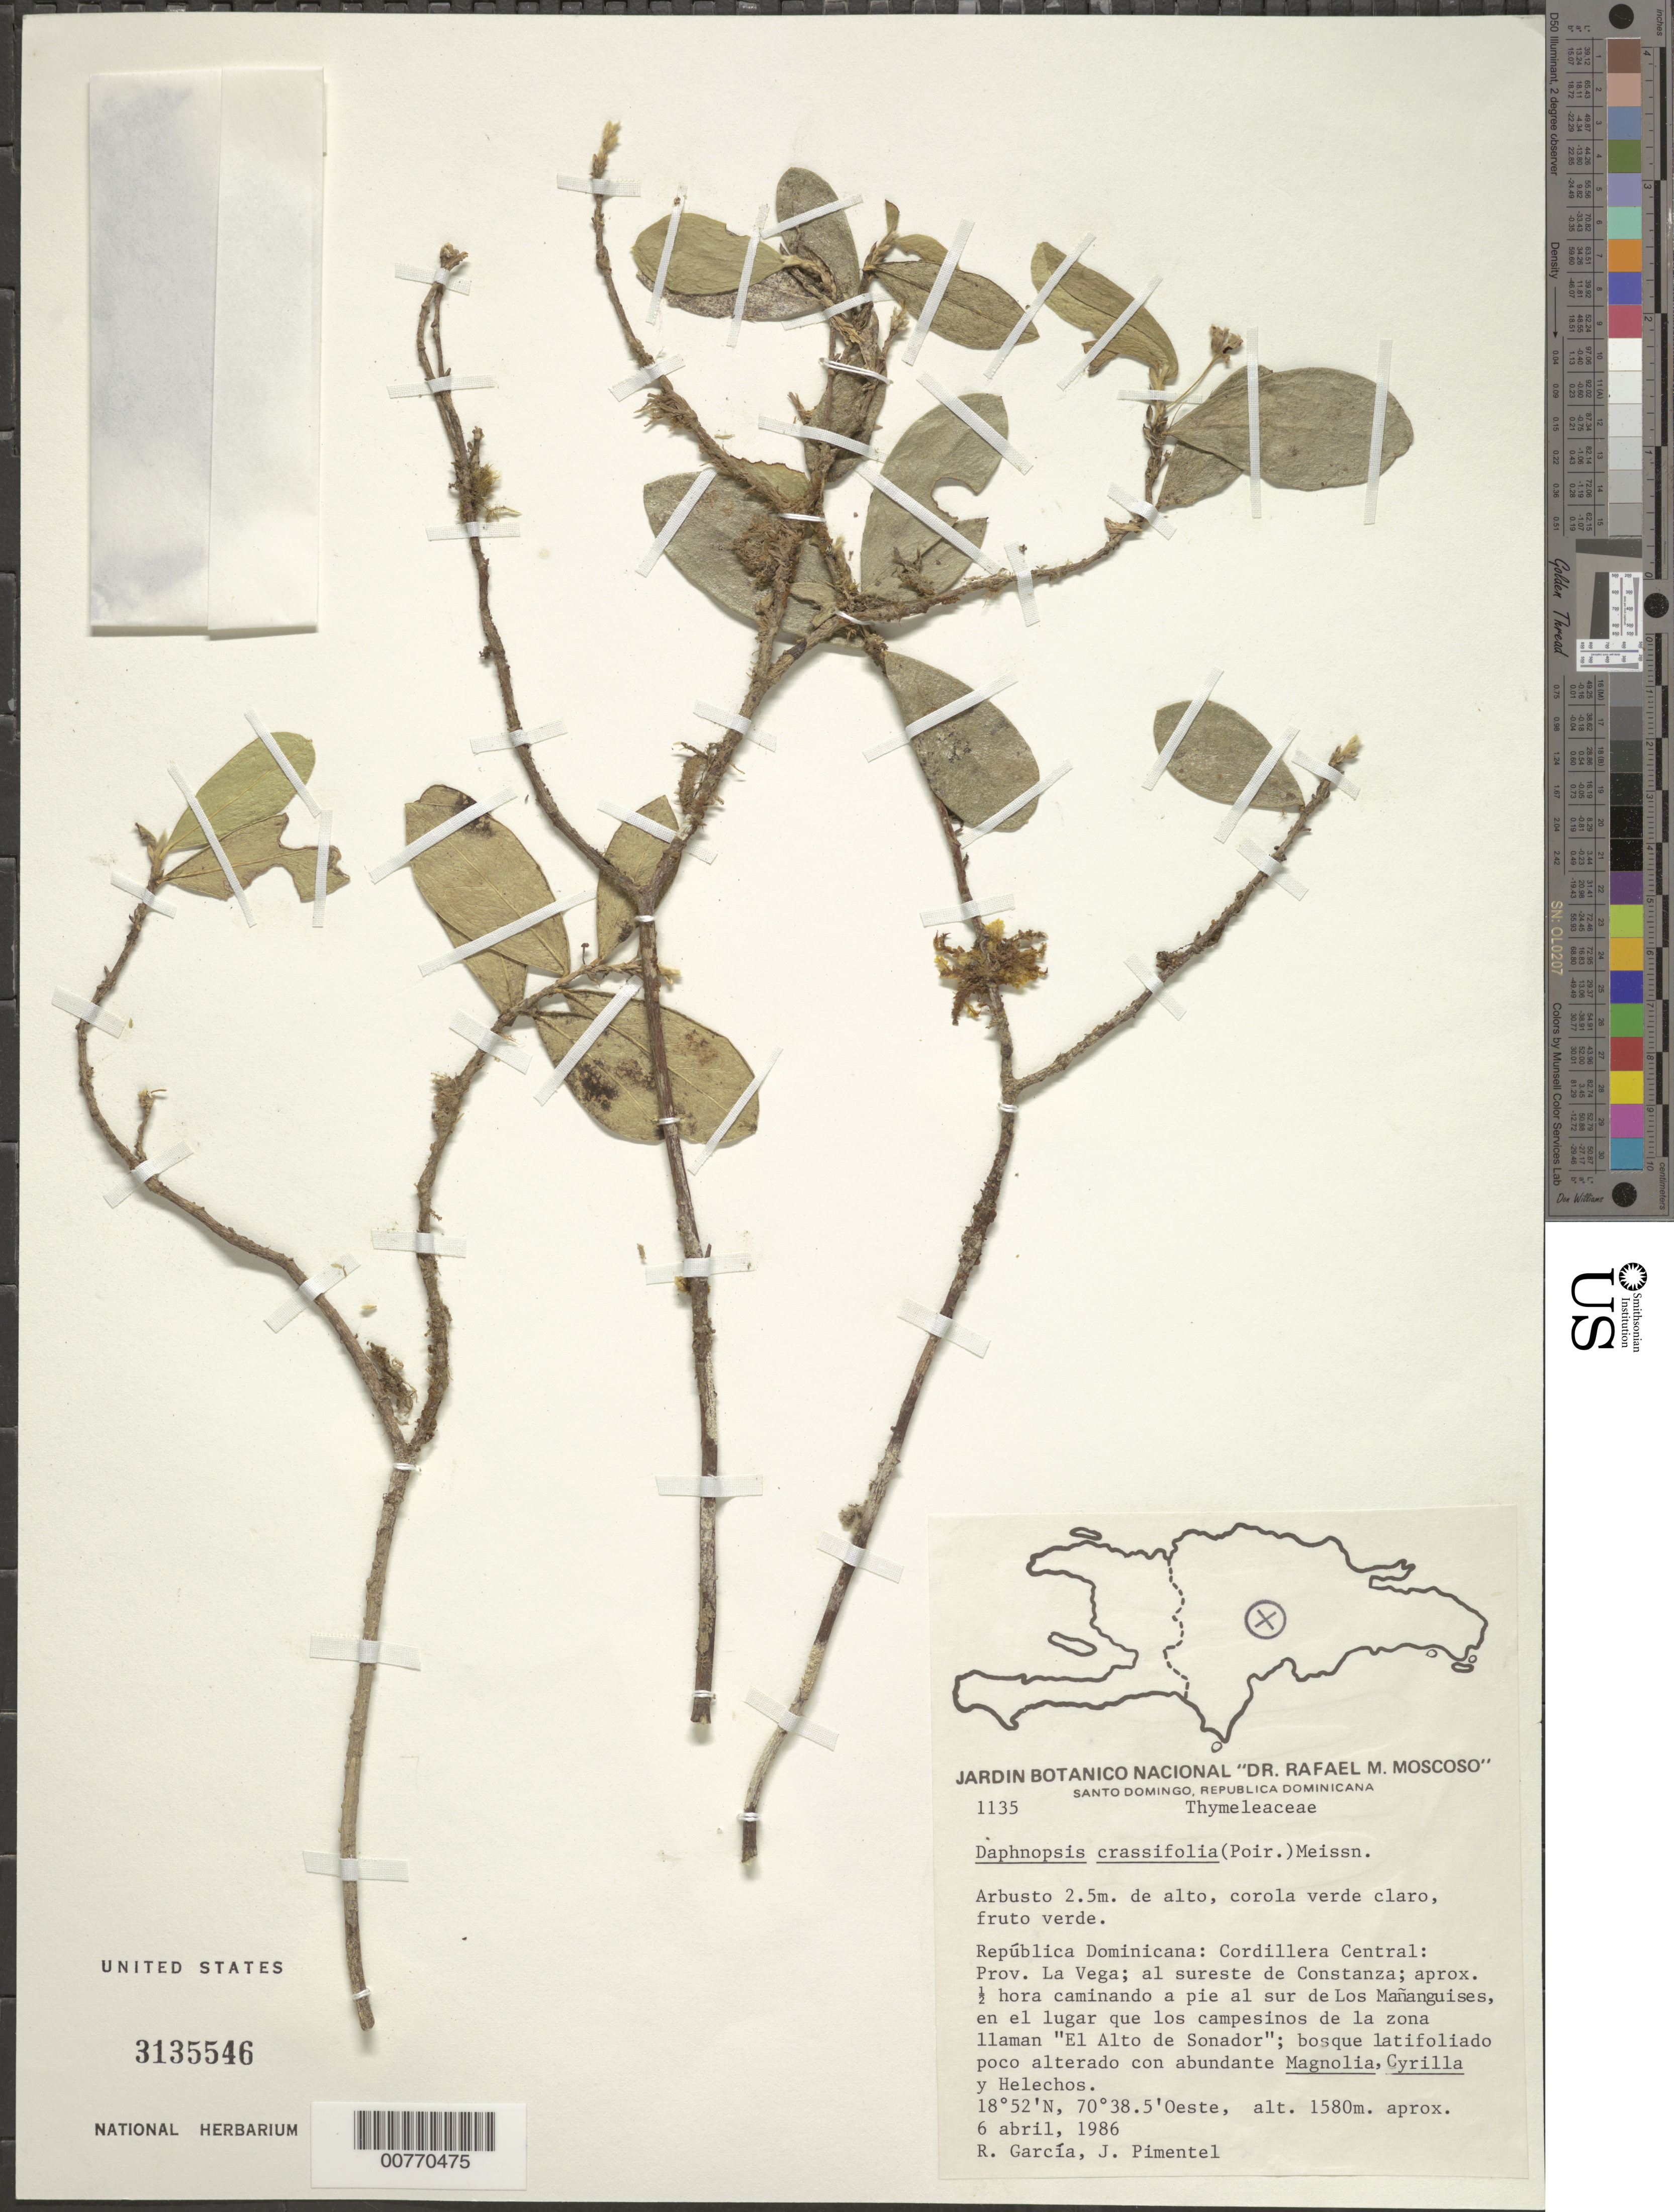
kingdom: Plantae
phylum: Tracheophyta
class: Magnoliopsida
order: Malvales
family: Thymelaeaceae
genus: Daphnopsis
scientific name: Daphnopsis crassifolia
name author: (Poir.) Meisn.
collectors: R. G. García & J. Pimentel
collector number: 1135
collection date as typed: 06 Apr 1986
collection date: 1986-04-06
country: Dominican Republic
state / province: La Vega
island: Hispaniola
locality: Cordillera Central, southeast of Constanza, aprox. 30 minutes walking to the south of Los Mañanguises, "El Alto de Sonador".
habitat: Broad leaves forest, with abundant Magnolia, Cyrilla and Ferns.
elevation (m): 1580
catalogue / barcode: US 3135546